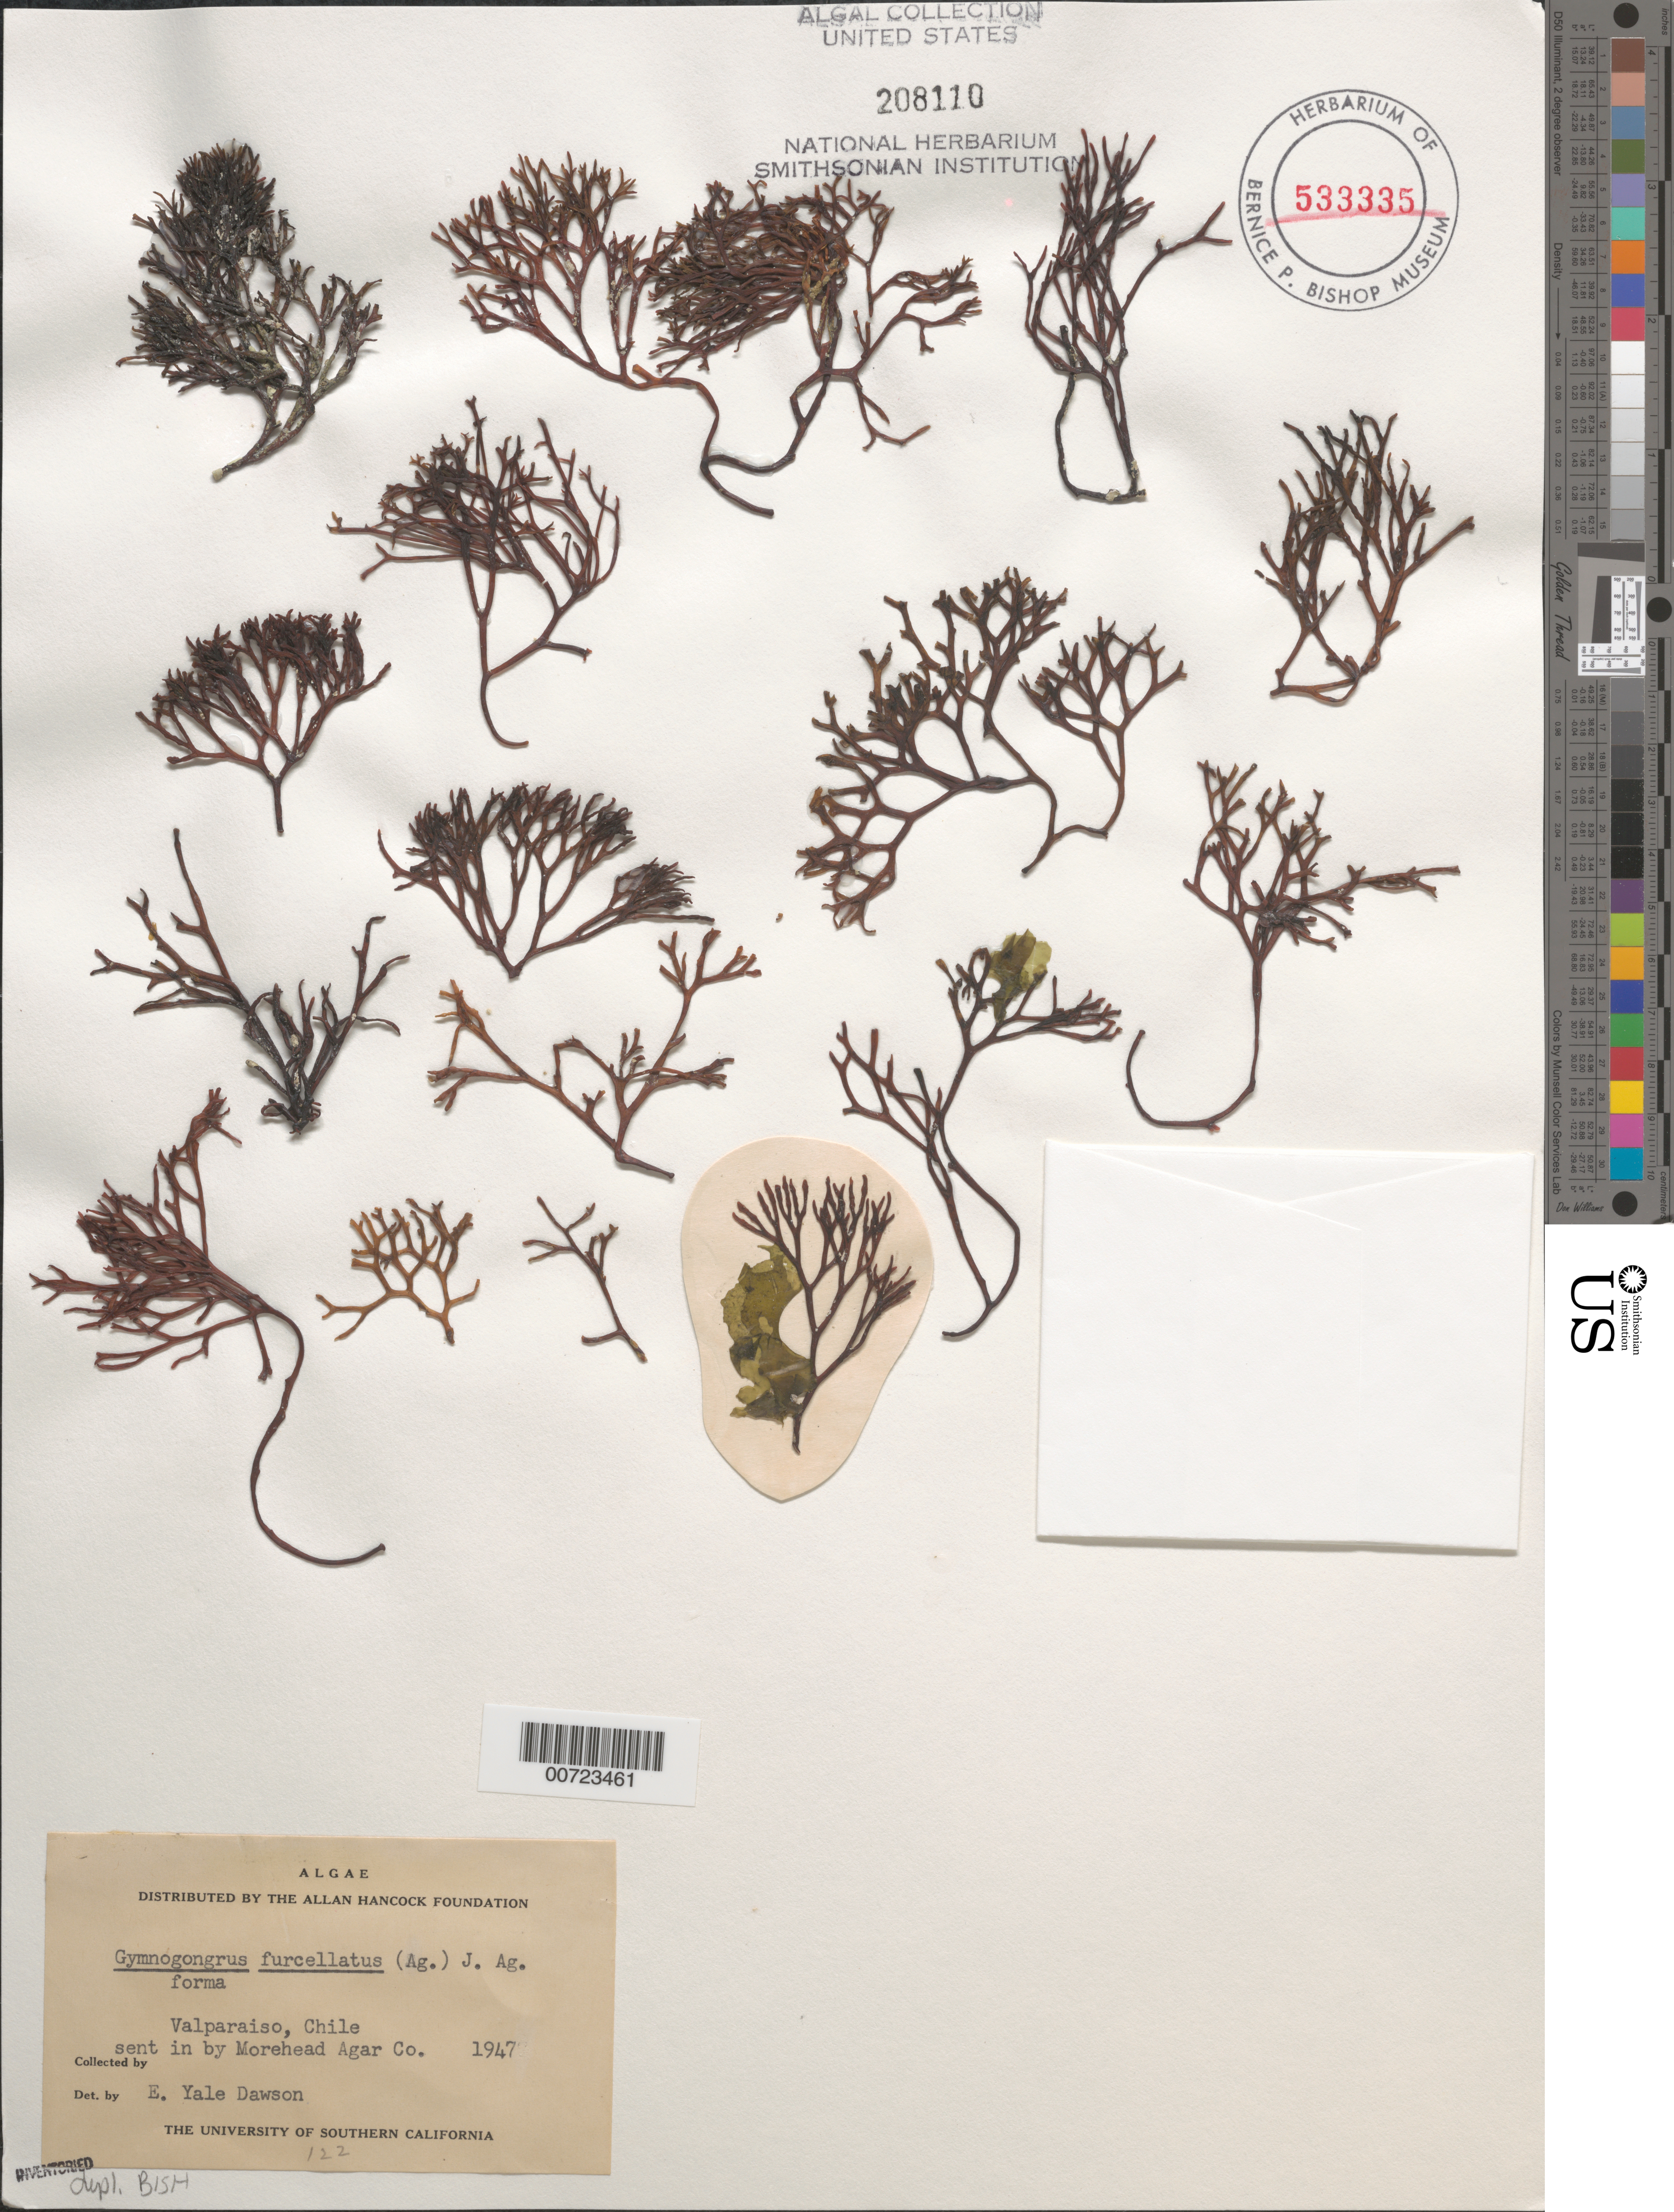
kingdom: Plantae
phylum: Rhodophyta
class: Florideophyceae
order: Gigartinales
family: Phyllophoraceae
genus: Gymnogongrus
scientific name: Gymnogongrus furcellatus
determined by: Dawson, E. Y.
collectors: Morehead Agar Company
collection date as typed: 1947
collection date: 1947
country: Chile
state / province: Valparaíso (V)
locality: Valparaiso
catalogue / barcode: US 208110